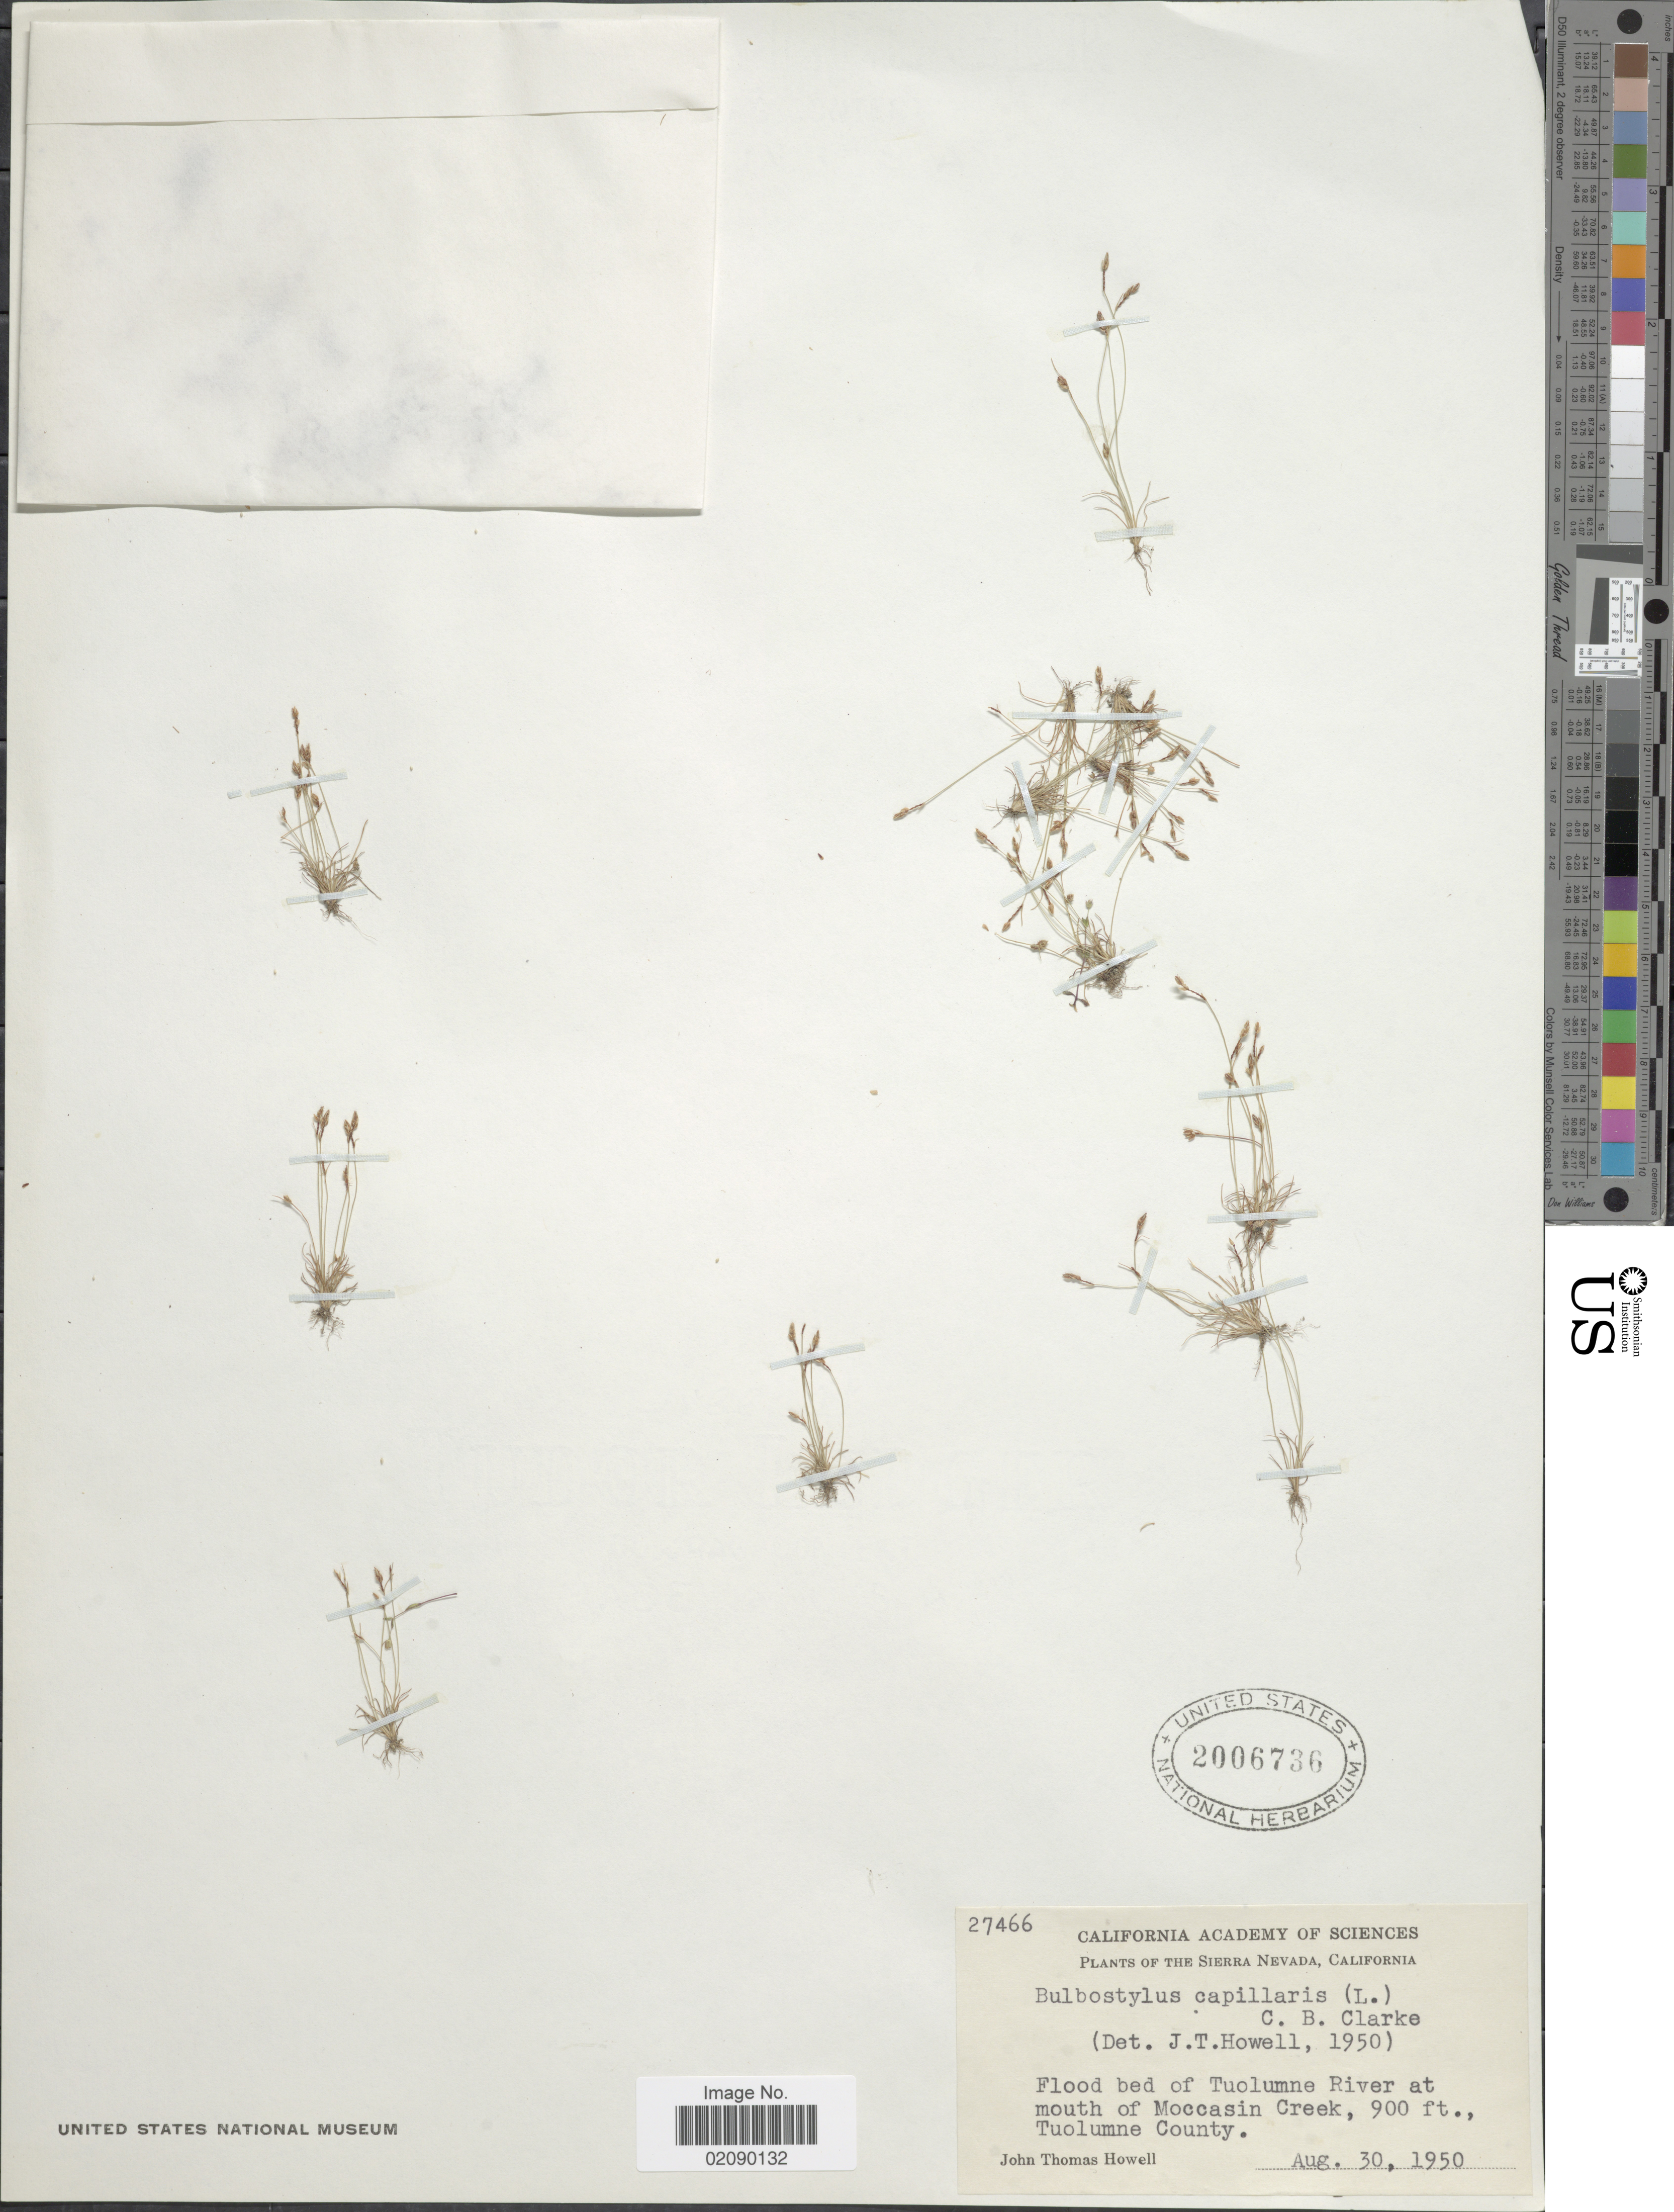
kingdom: Plantae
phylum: Tracheophyta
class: Liliopsida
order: Poales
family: Cyperaceae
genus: Bulbostylis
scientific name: Bulbostylis capillaris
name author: (L.) Kunth ex C.B. Clarke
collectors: J. T. Howell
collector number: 27466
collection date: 1950-08-30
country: United States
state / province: California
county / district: Tuolumne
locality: The Sierra Nevada, Flood bed of Tuolumne River at mouth of Moccasin Creek, Tuolumne County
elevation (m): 274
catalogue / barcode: US 2006736